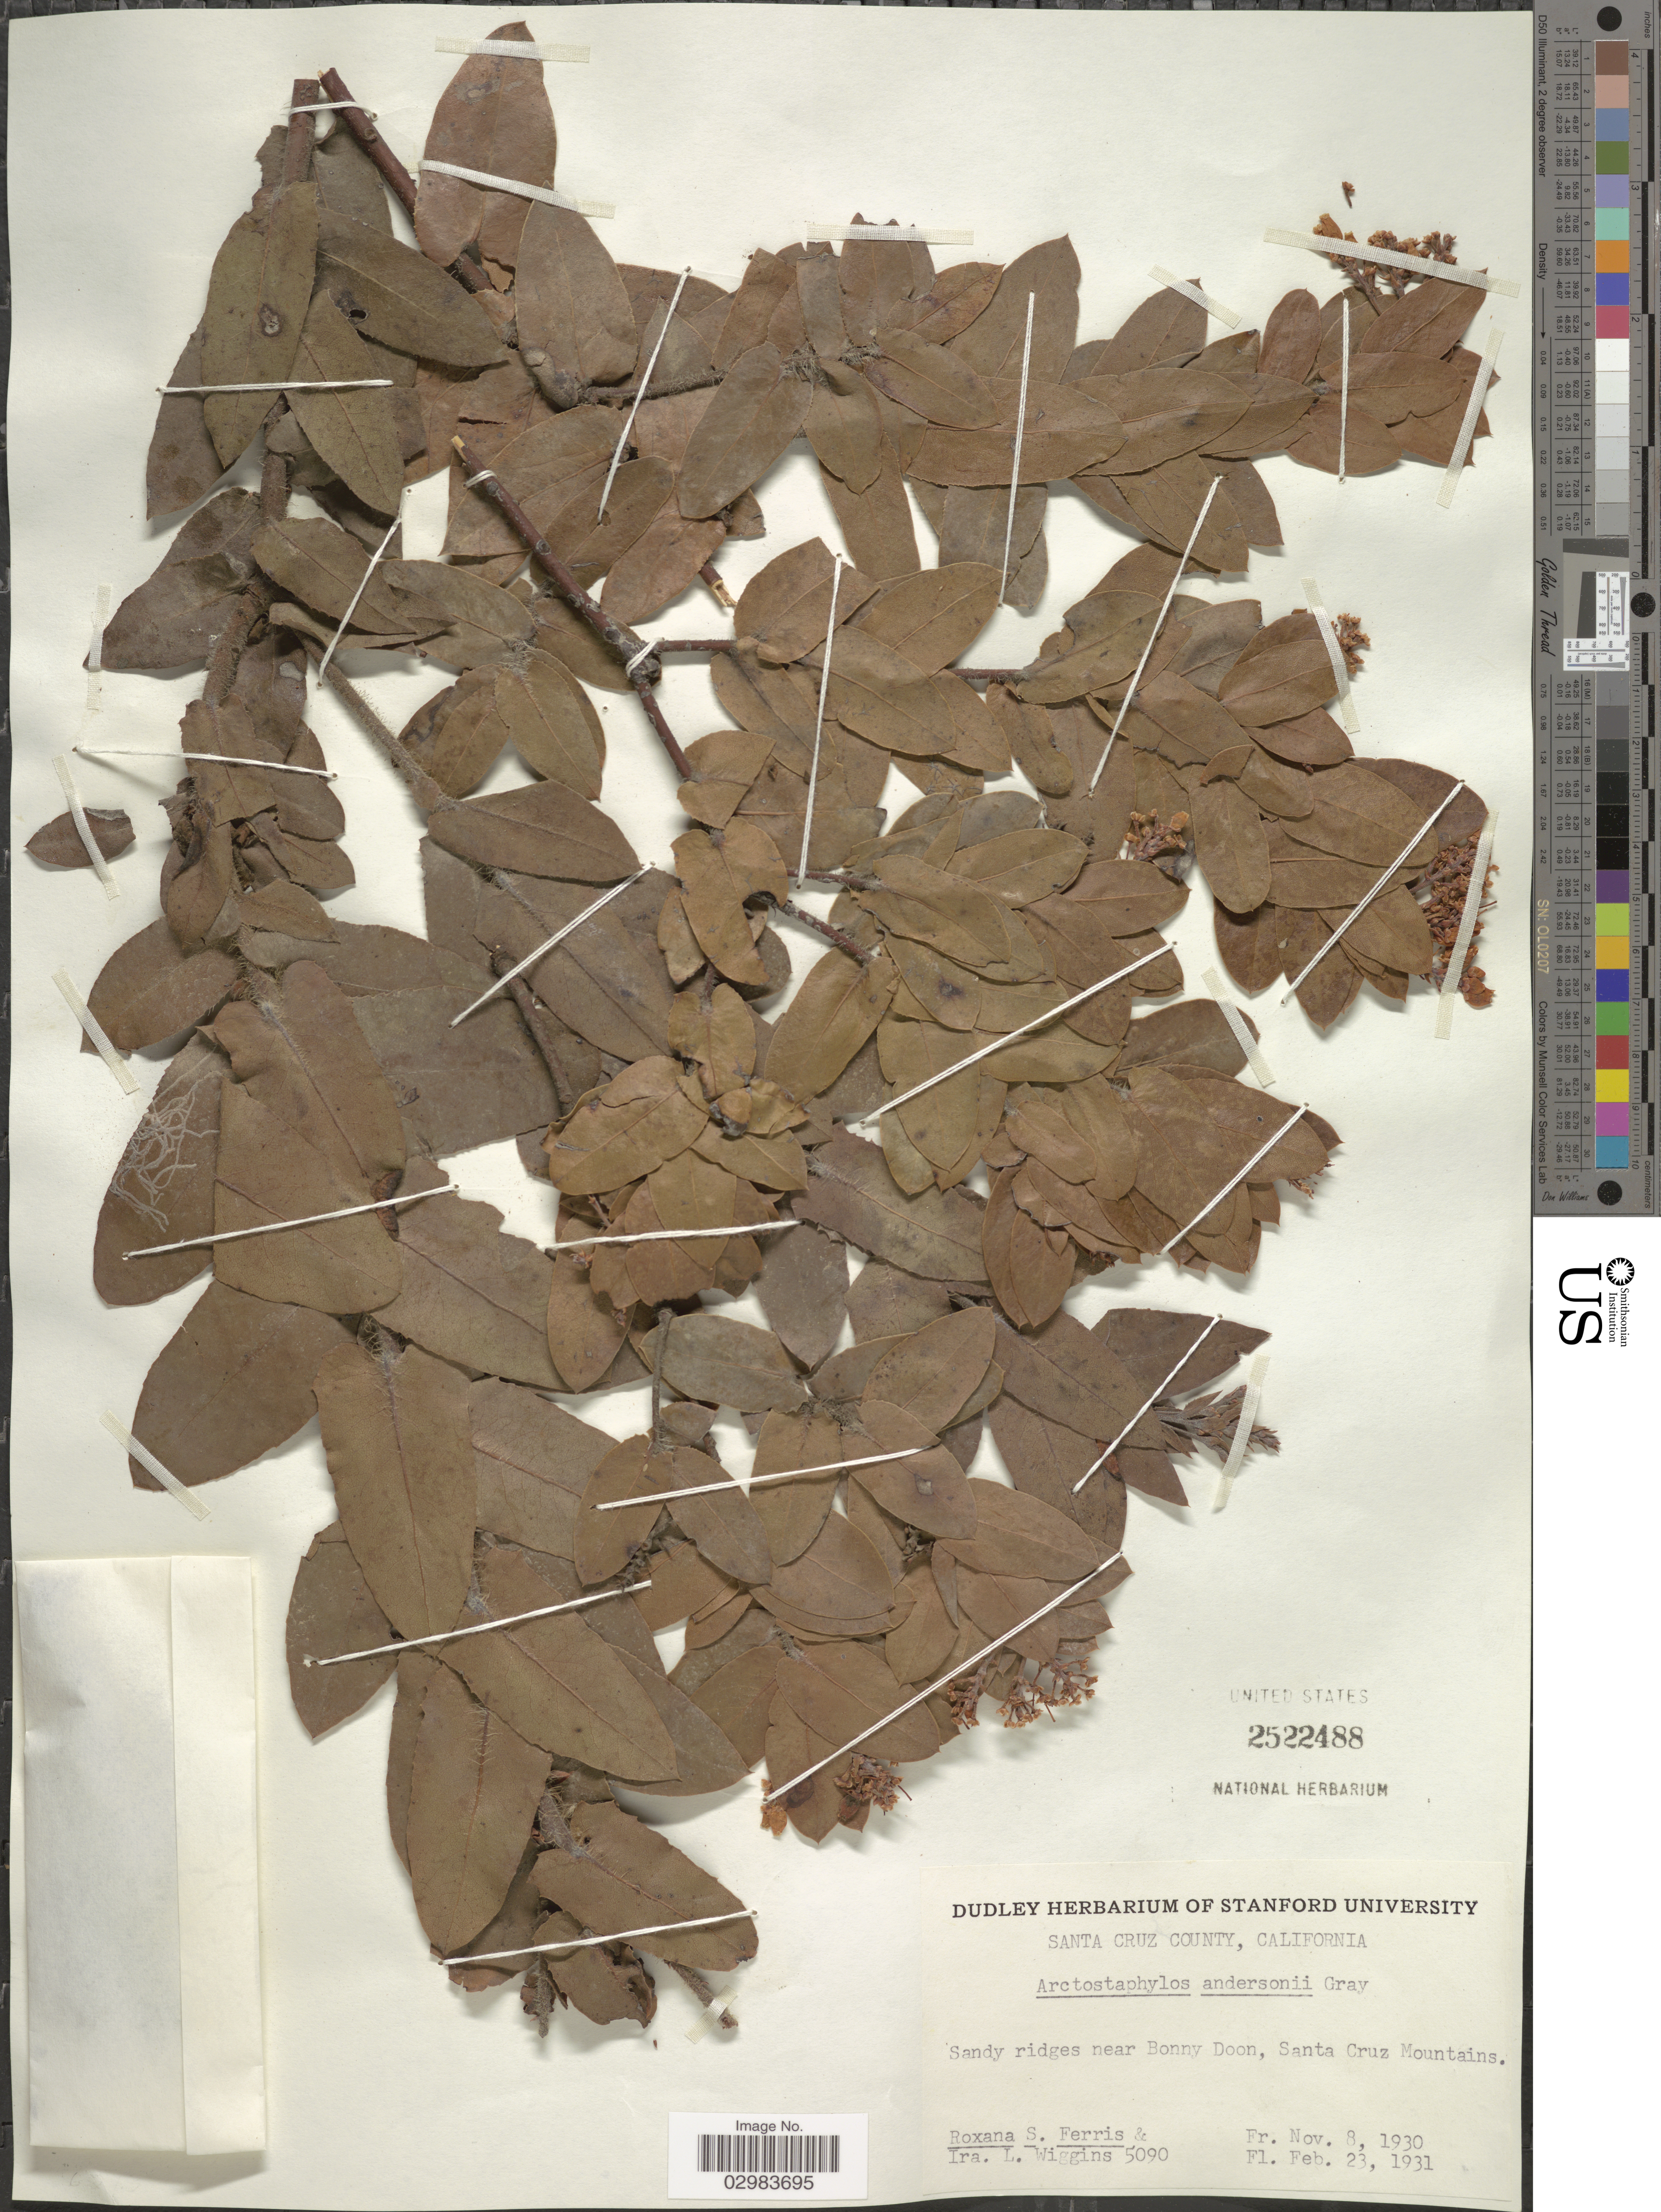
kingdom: Plantae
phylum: Tracheophyta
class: Magnoliopsida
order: Ericales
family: Ericaceae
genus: Arctostaphylos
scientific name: Arctostaphylos andersonii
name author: A. Gray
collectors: R. S. Ferris & I. L. Wiggins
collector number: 5090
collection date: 1930-11-08/1931-02-23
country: United States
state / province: California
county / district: Santa Cruz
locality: Santa Cruz County. Sandy ridges near Bonny Doon, Santa Cruz Mountains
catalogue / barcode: US 2522488